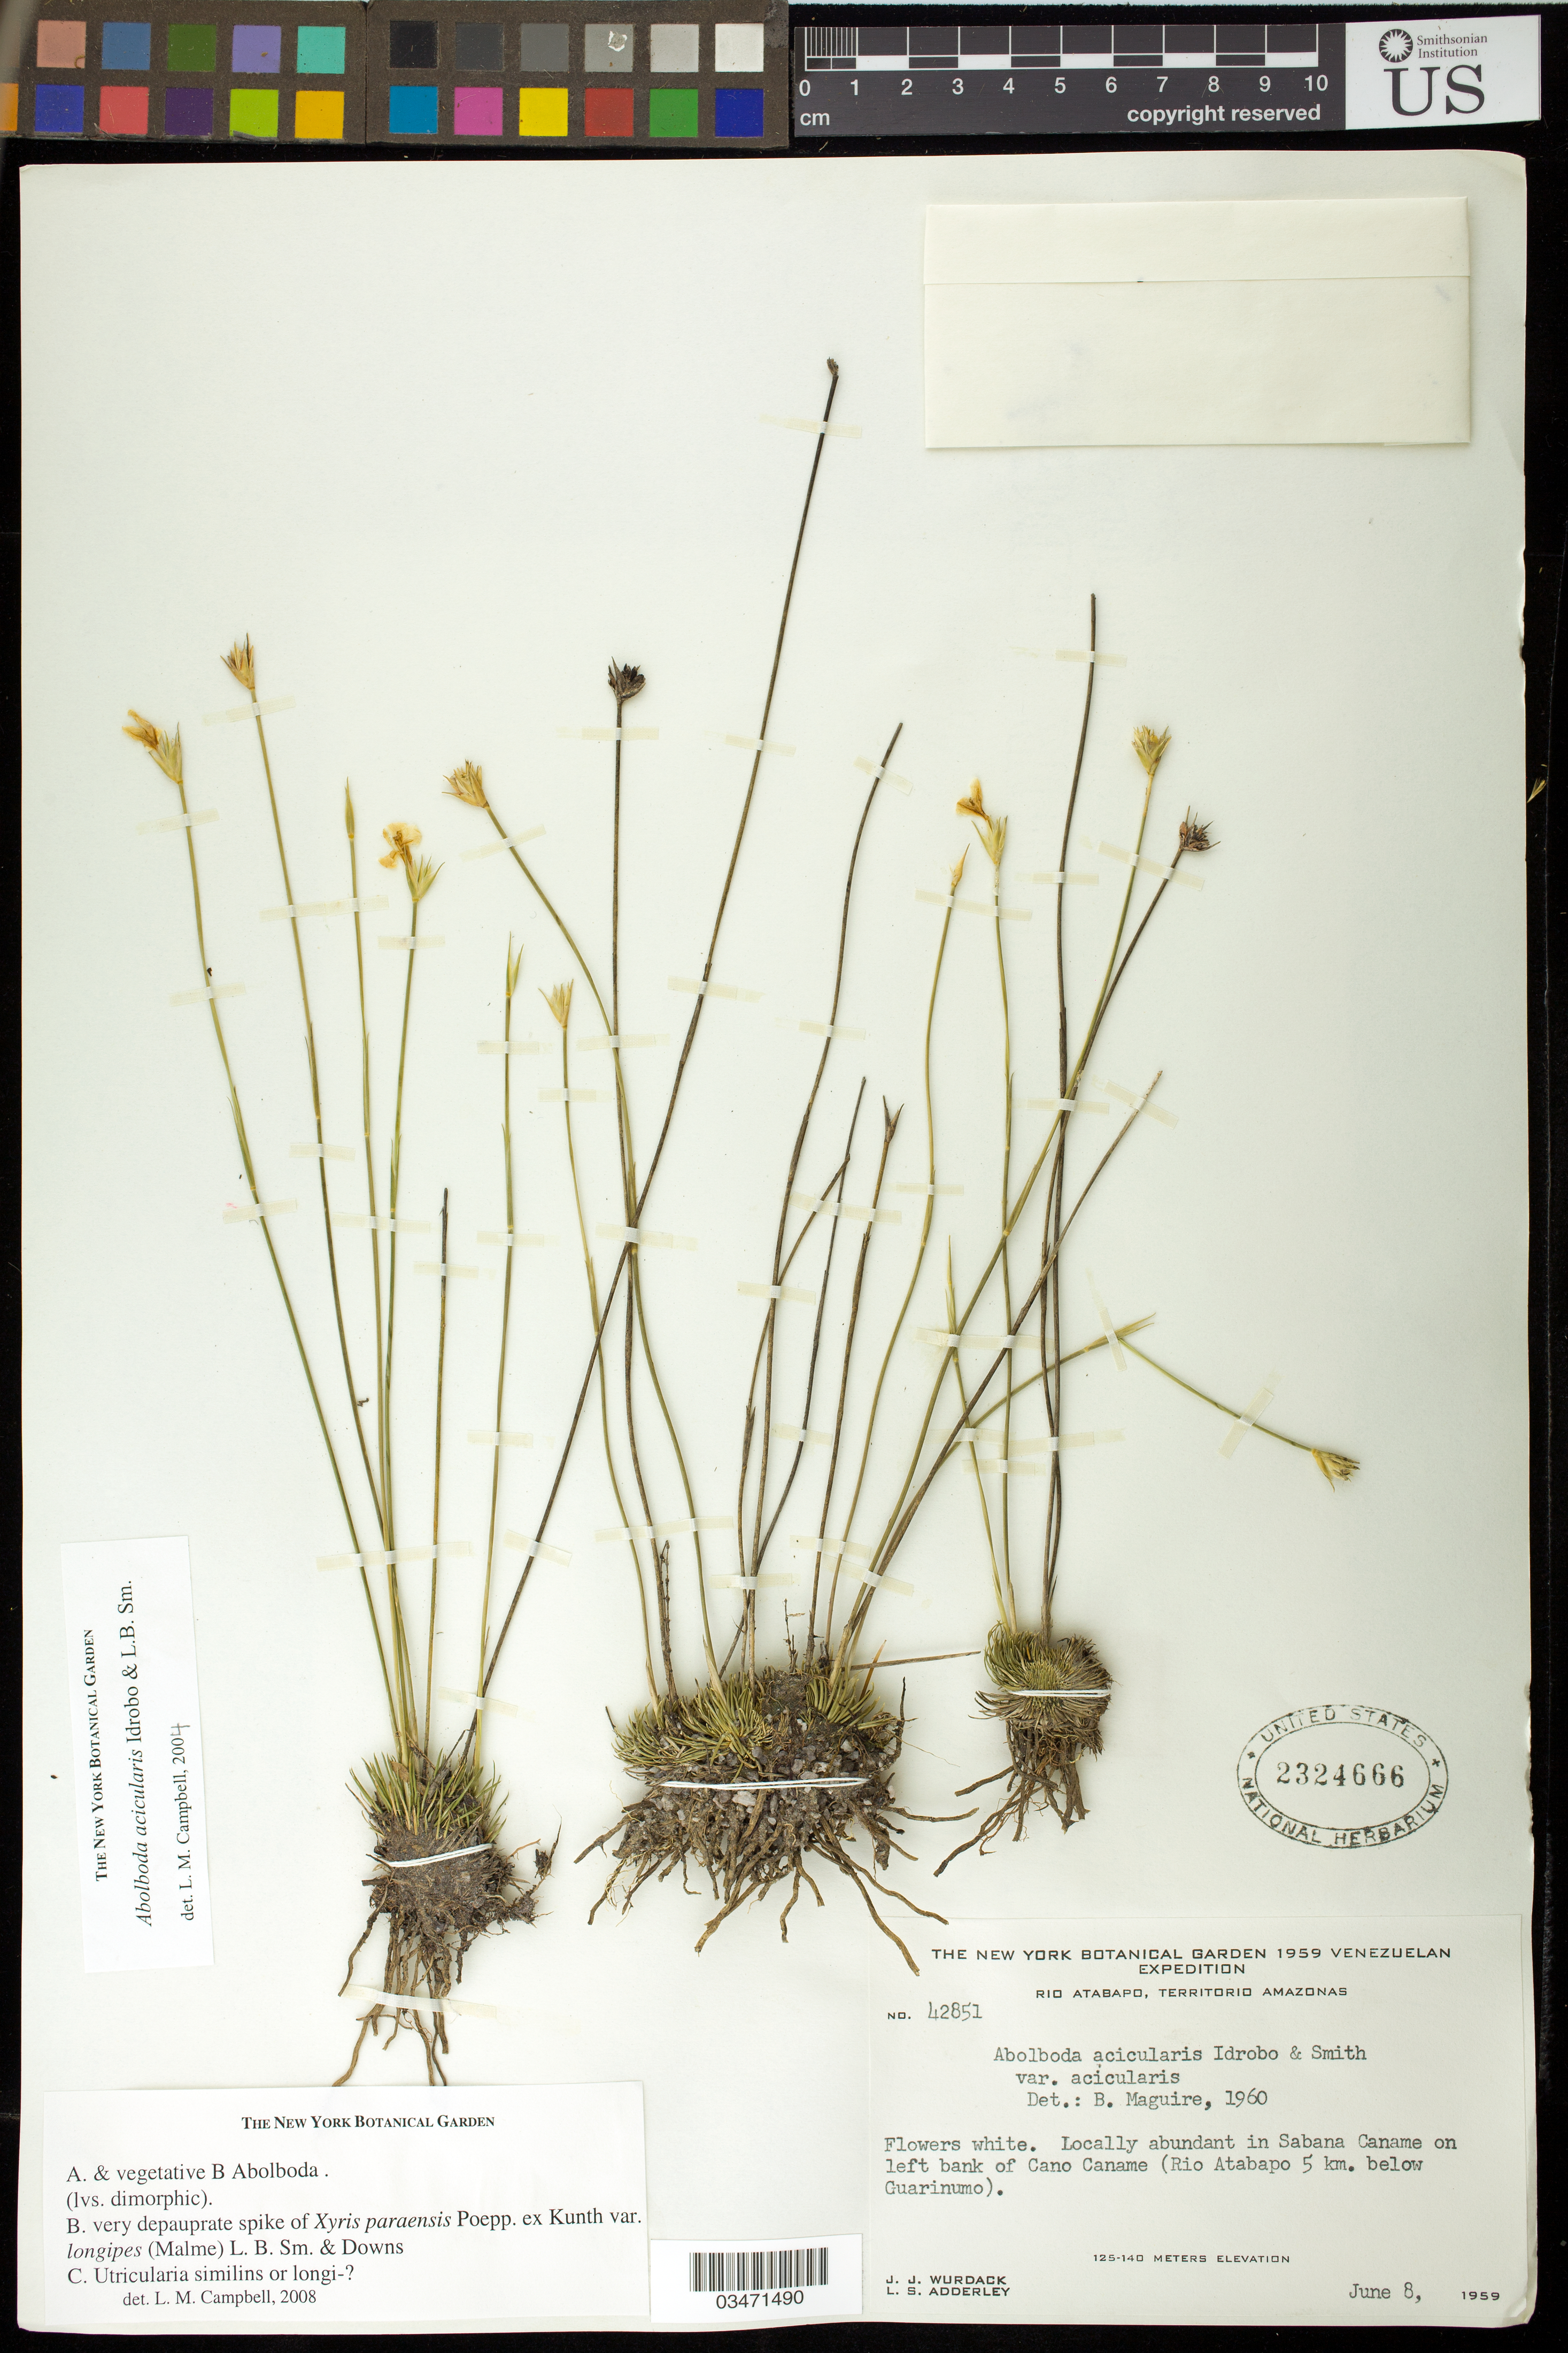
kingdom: Plantae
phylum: Tracheophyta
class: Liliopsida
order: Poales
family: Xyridaceae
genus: Abolboda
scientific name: Abolboda acicularis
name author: Idrobo & L.B. Sm. in Idrobo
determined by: Campbell, L. M.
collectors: J. J. Wurdack & L. S. Adderley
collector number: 2324666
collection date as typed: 8-Jun-59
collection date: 1959-06-08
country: Venezuela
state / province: Amazonas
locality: Sabana Caname, Caño Caname left bank, Rio Atabapo (5km below Guarinumo)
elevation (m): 125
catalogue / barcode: US 2324666